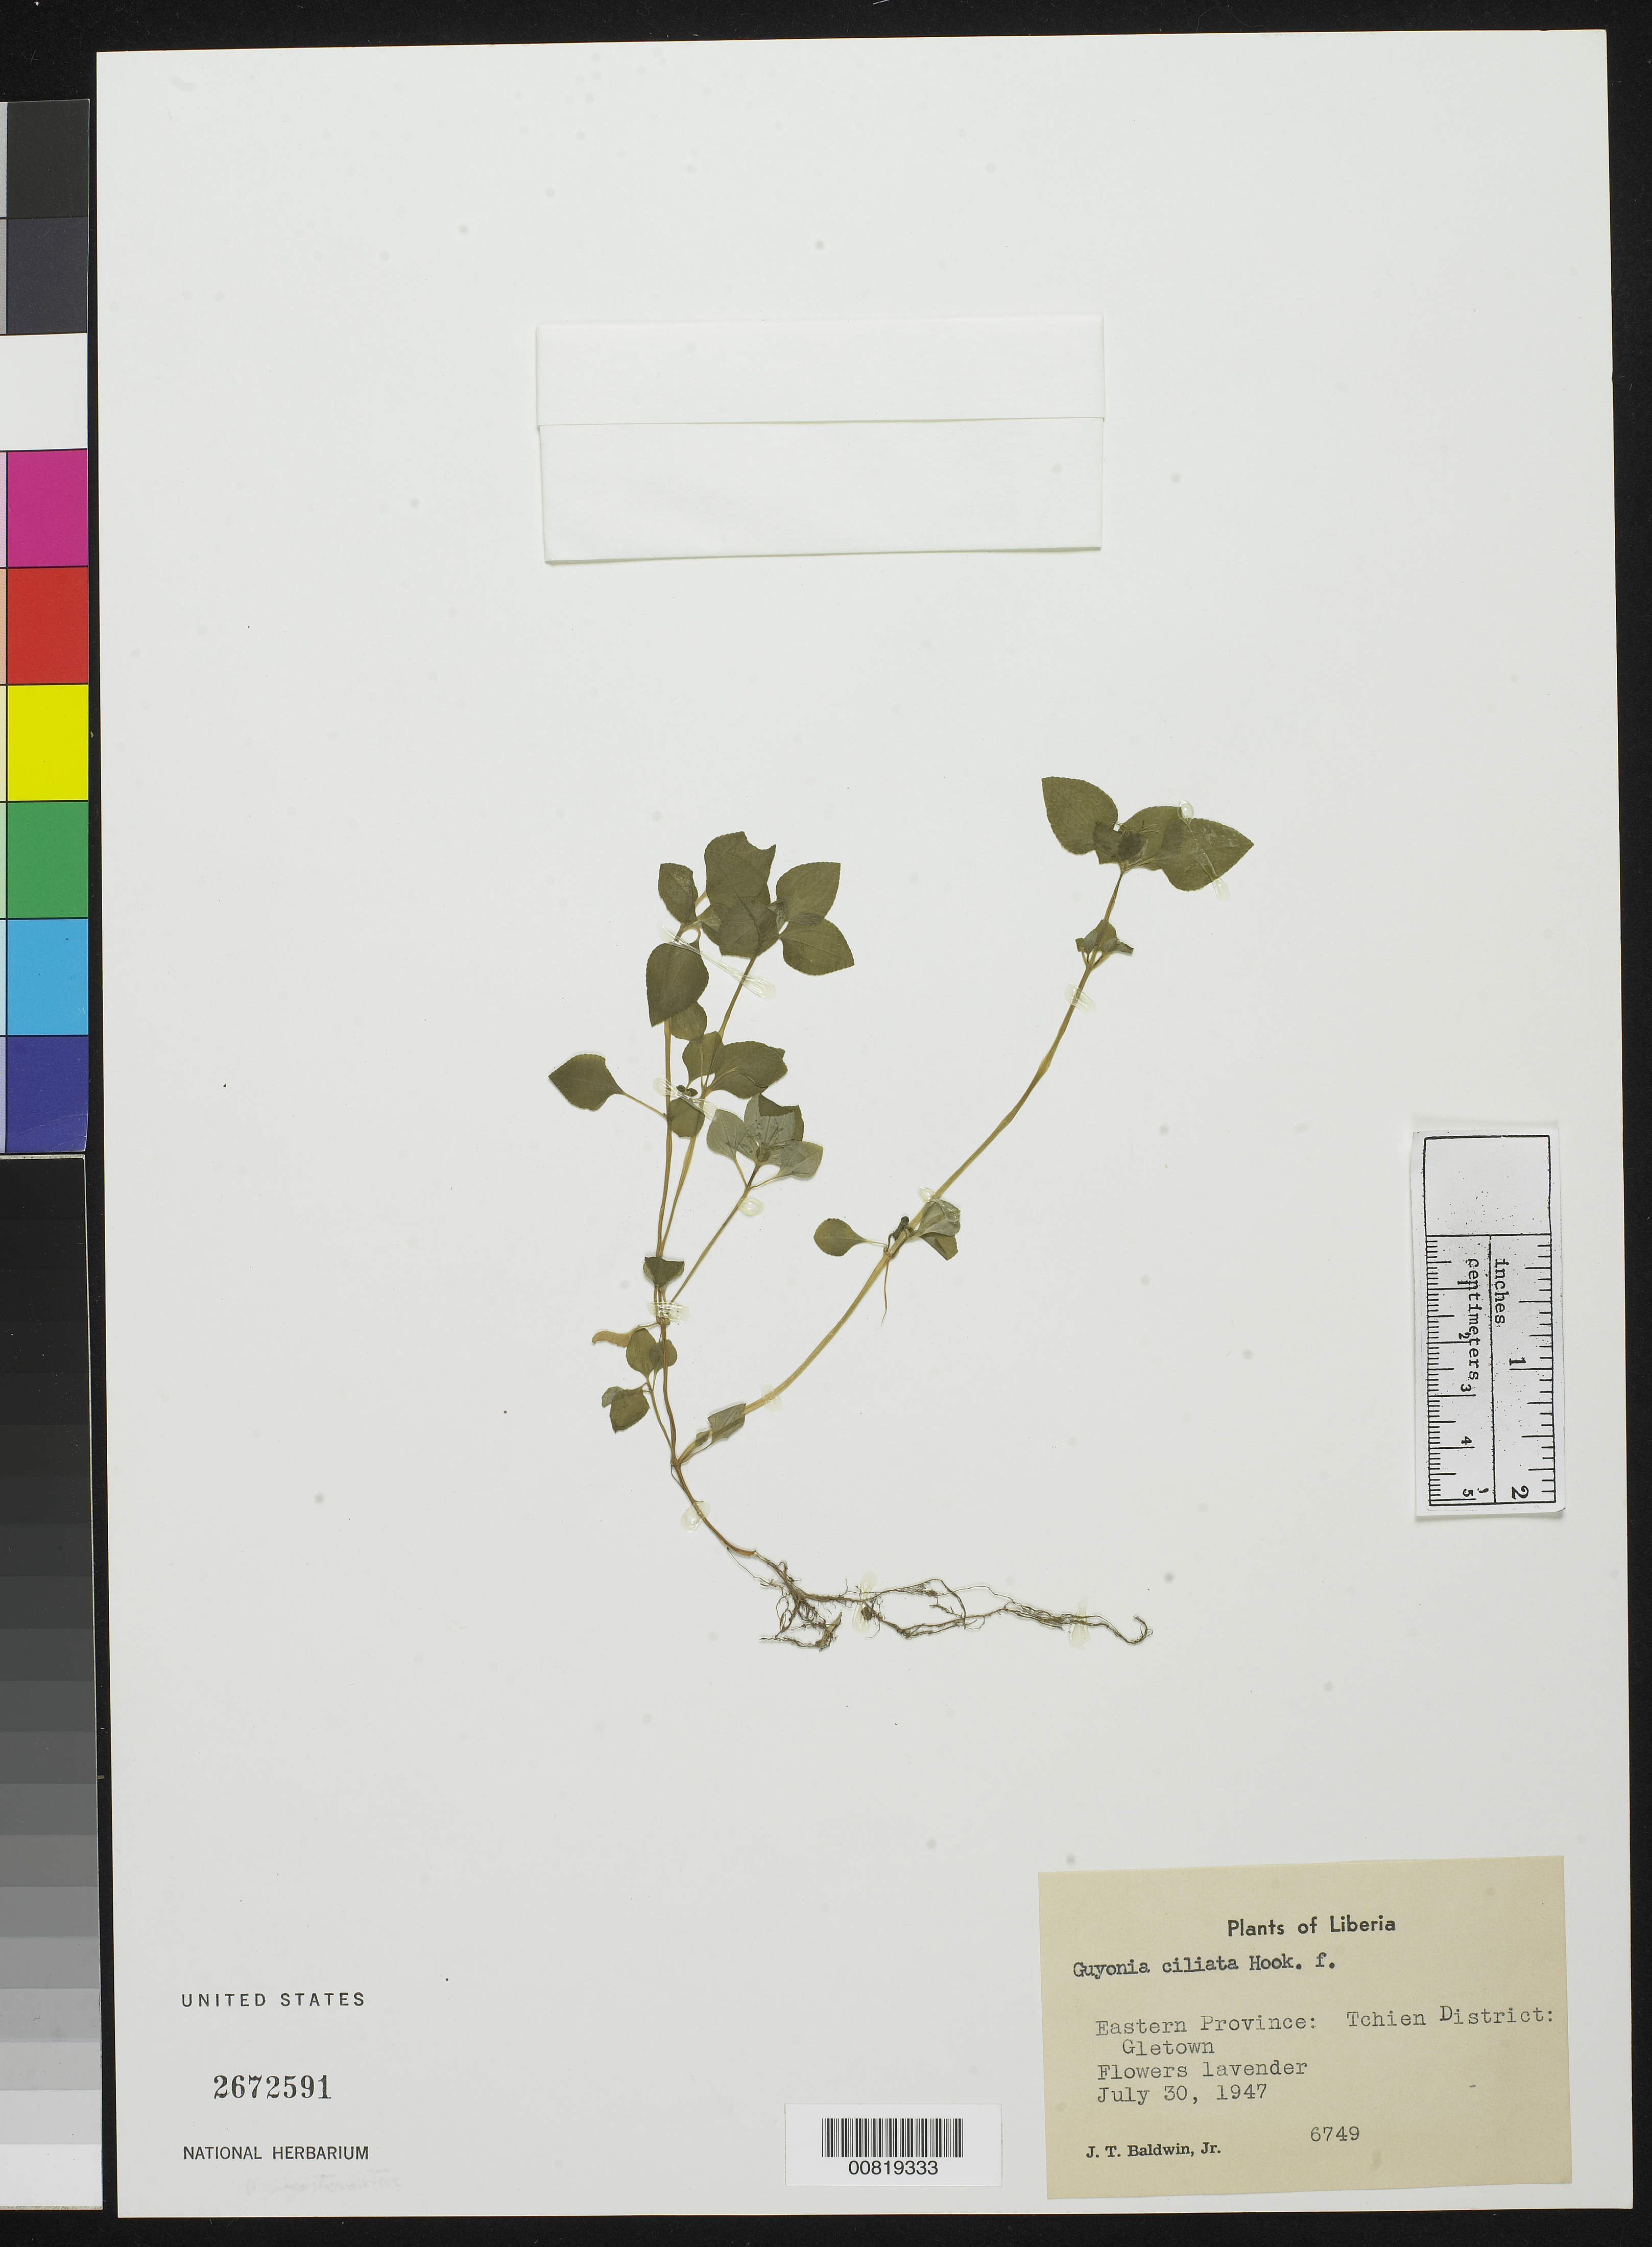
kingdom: Plantae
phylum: Tracheophyta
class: Magnoliopsida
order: Myrtales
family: Melastomataceae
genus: Guyonia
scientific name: Guyonia ciliata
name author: Hook. f.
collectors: J. T. Baldwin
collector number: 6749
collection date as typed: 30 Jul 1947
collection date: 1947-07-30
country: Liberia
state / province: Grand Gedeh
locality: Eastern Province: Tchien District, Gletown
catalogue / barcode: US 2672591